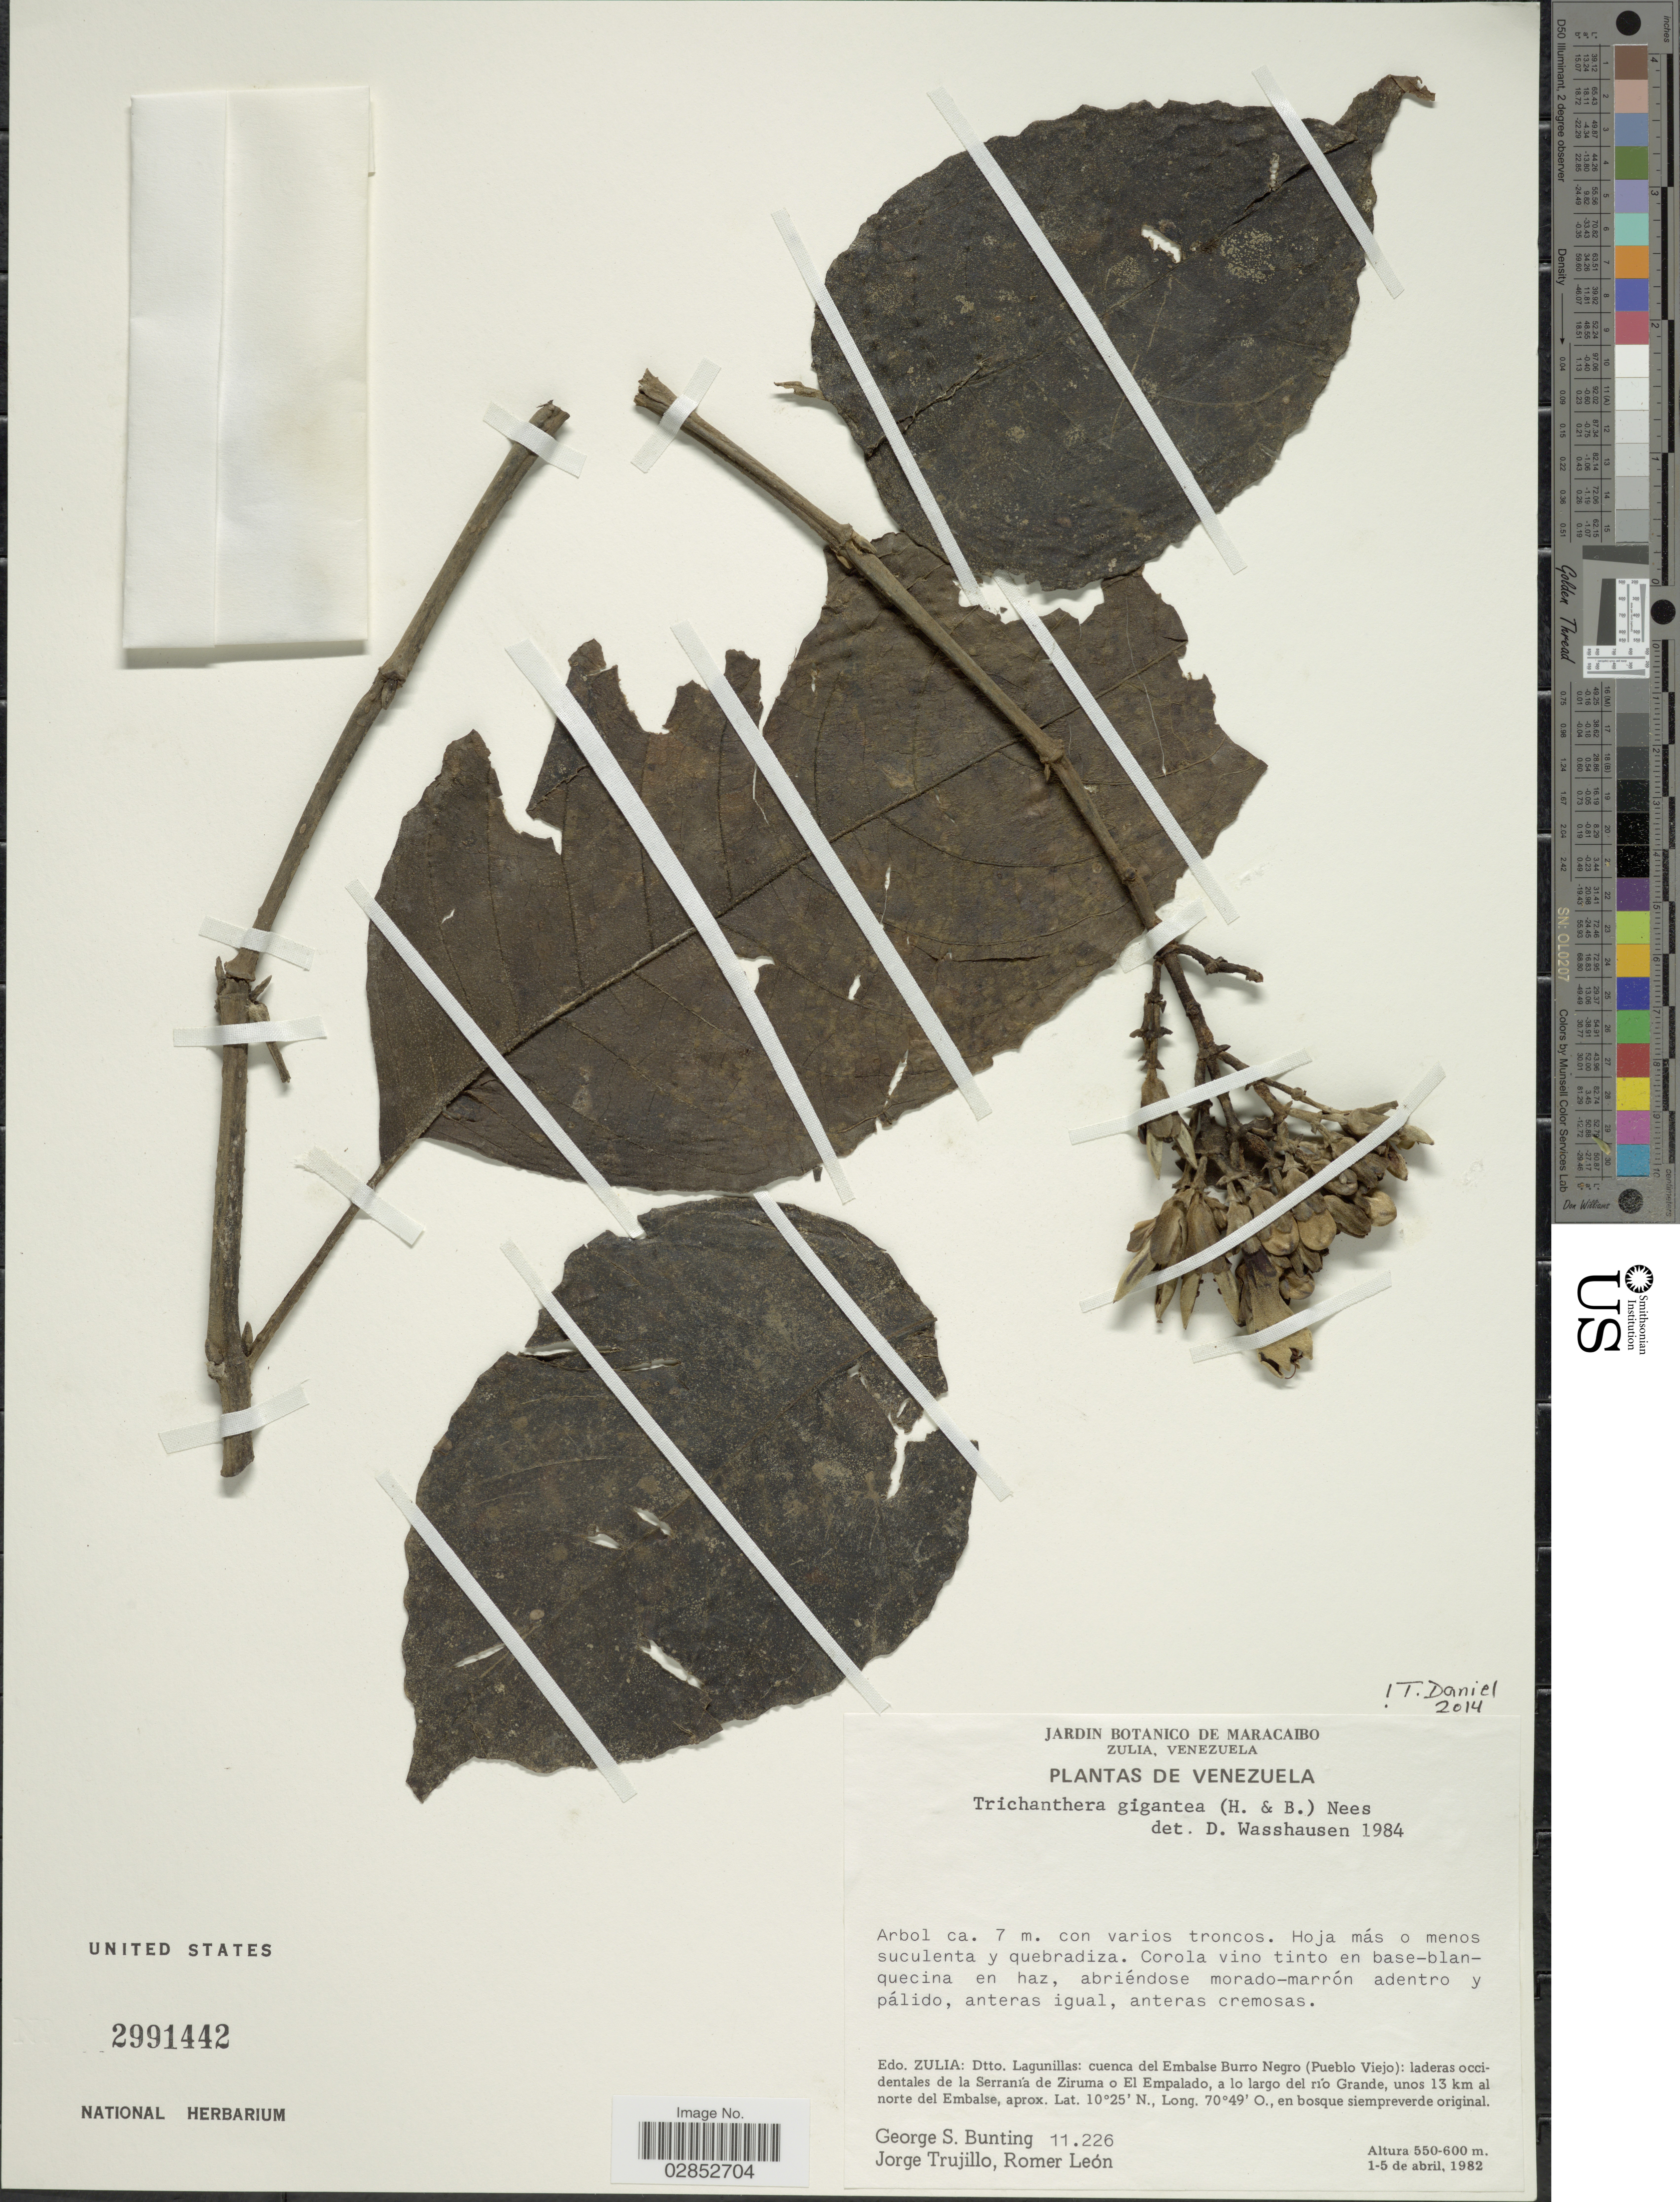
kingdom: Plantae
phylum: Tracheophyta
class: Magnoliopsida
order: Lamiales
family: Acanthaceae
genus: Trichanthera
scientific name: Trichanthera gigantea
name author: (Bonpl.) Nees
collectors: G. S. Bunting, J. Trujillo & R. León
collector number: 11226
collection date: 1982-04-01/1982-04-05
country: Venezuela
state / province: Zulia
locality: Dtto. Lagunillas: cuenca del Embalse Burro Negro (Pueblo Viejo): laderas occidentales de la Serranía de Ziruma o El Empalado, a lo largo del río Grande, unos 13 km al norte del Embalse.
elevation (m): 550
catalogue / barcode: US 2991442